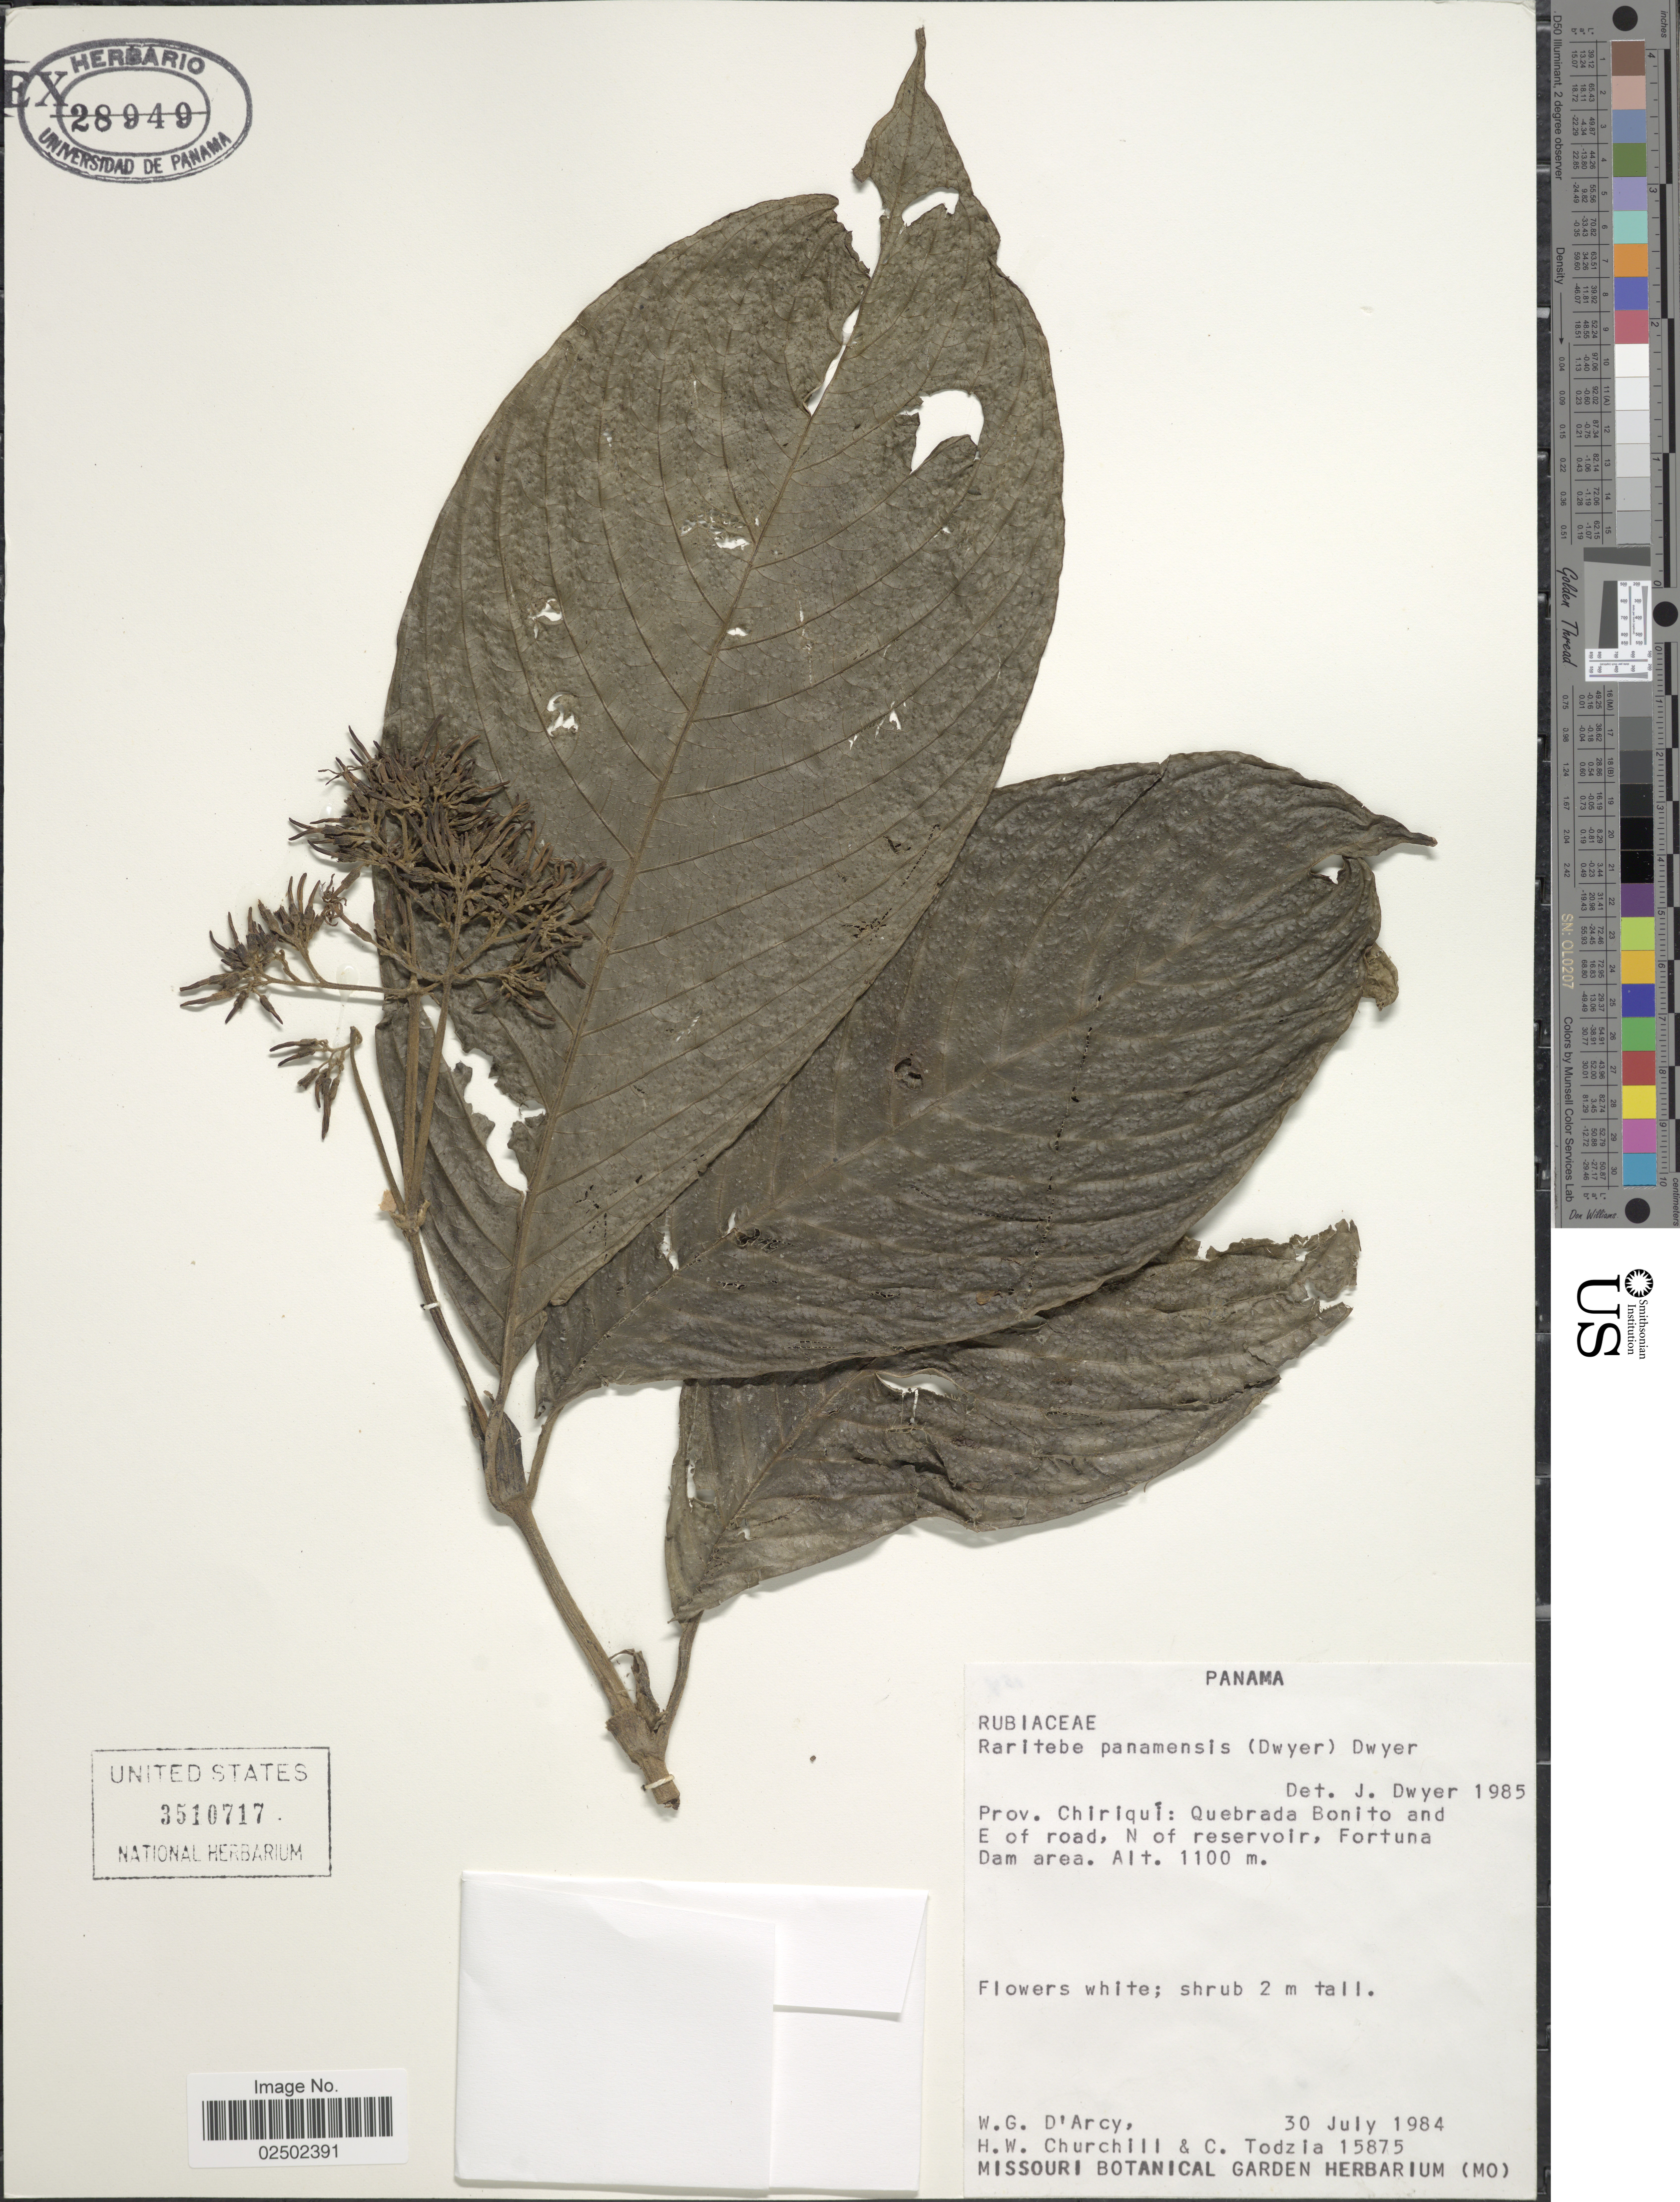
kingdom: Plantae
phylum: Tracheophyta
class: Magnoliopsida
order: Gentianales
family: Rubiaceae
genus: Raritebe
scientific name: Raritebe palicoureoides subsp. dwyeranum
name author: J.H. Kirkbr.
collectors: W. G. D'Arcy, H. Churchill & C. A. Todzia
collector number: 15875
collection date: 1984-07-30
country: Panama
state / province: Chiriqui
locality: Quebrada Bonito and E of road, N of reservoir, Fortuna Dam area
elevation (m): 1100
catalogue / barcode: US 3510717